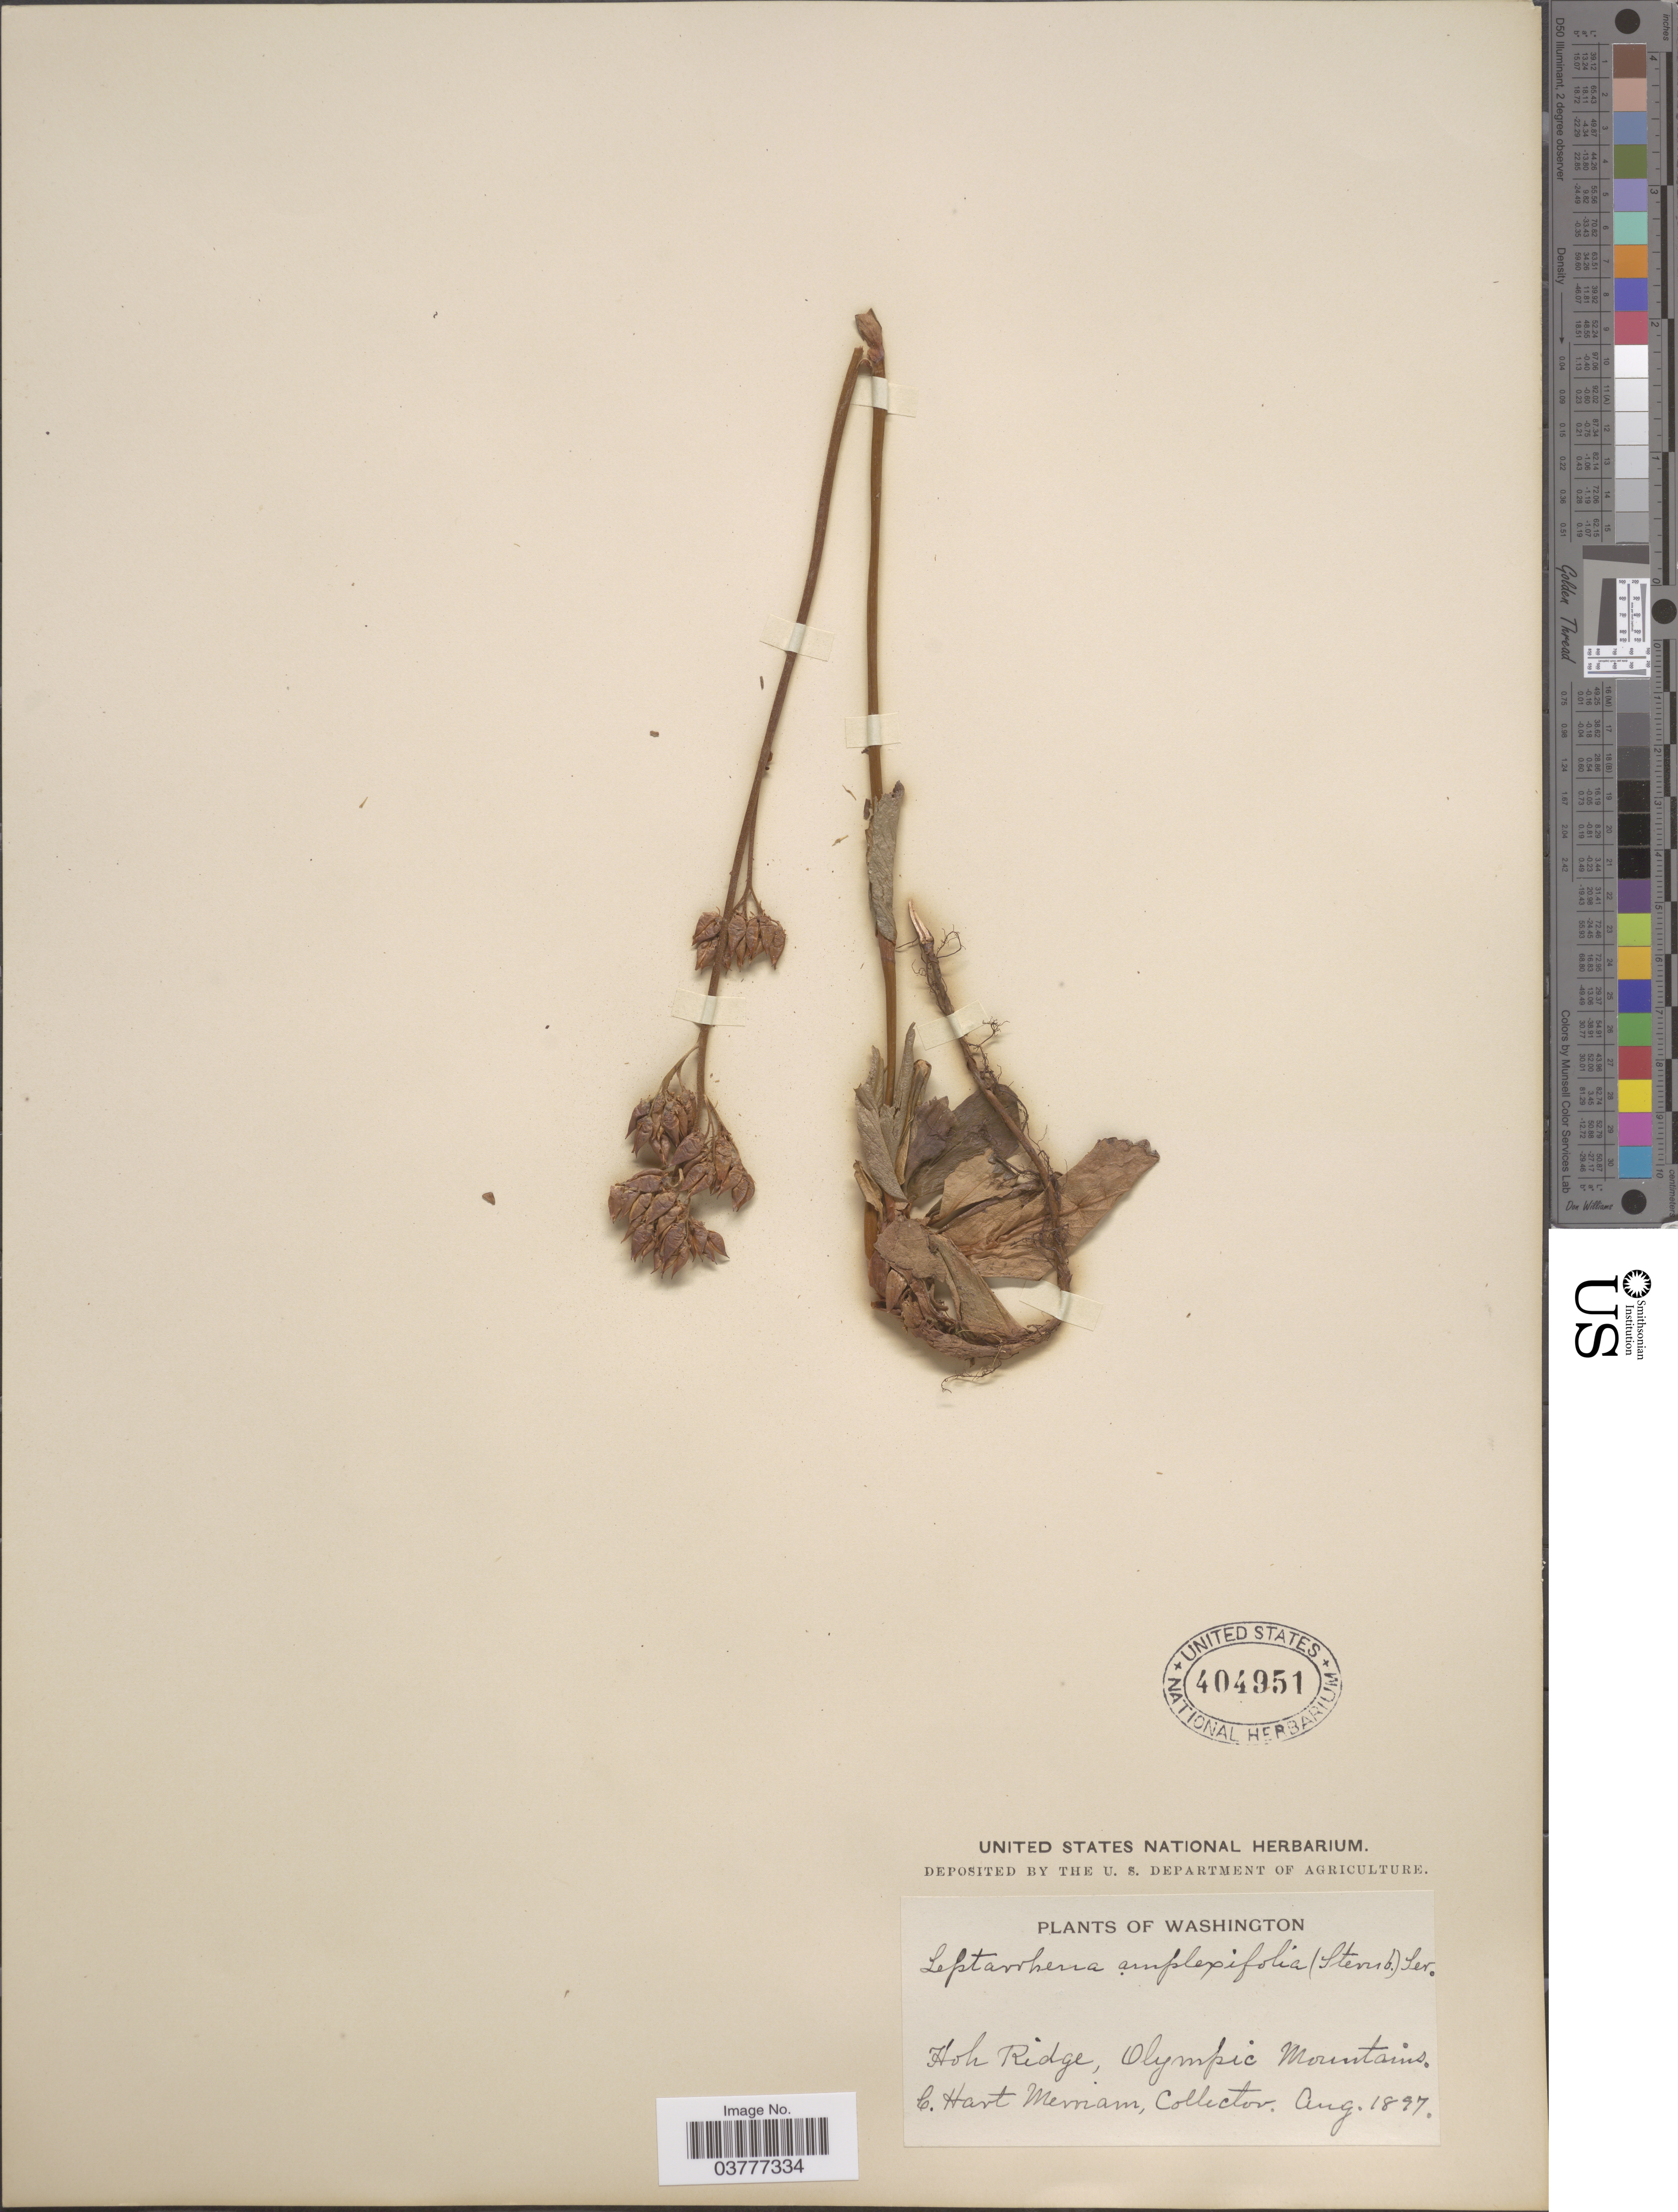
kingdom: Plantae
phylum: Tracheophyta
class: Magnoliopsida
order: Saxifragales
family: Saxifragaceae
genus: Leptarrhena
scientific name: Leptarrhena pyrolifolia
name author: (D. Don) Ser.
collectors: C. Merriam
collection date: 1897-08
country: United States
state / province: Washington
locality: Hoh Ridge, Olympic Mountains.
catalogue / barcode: US 404951